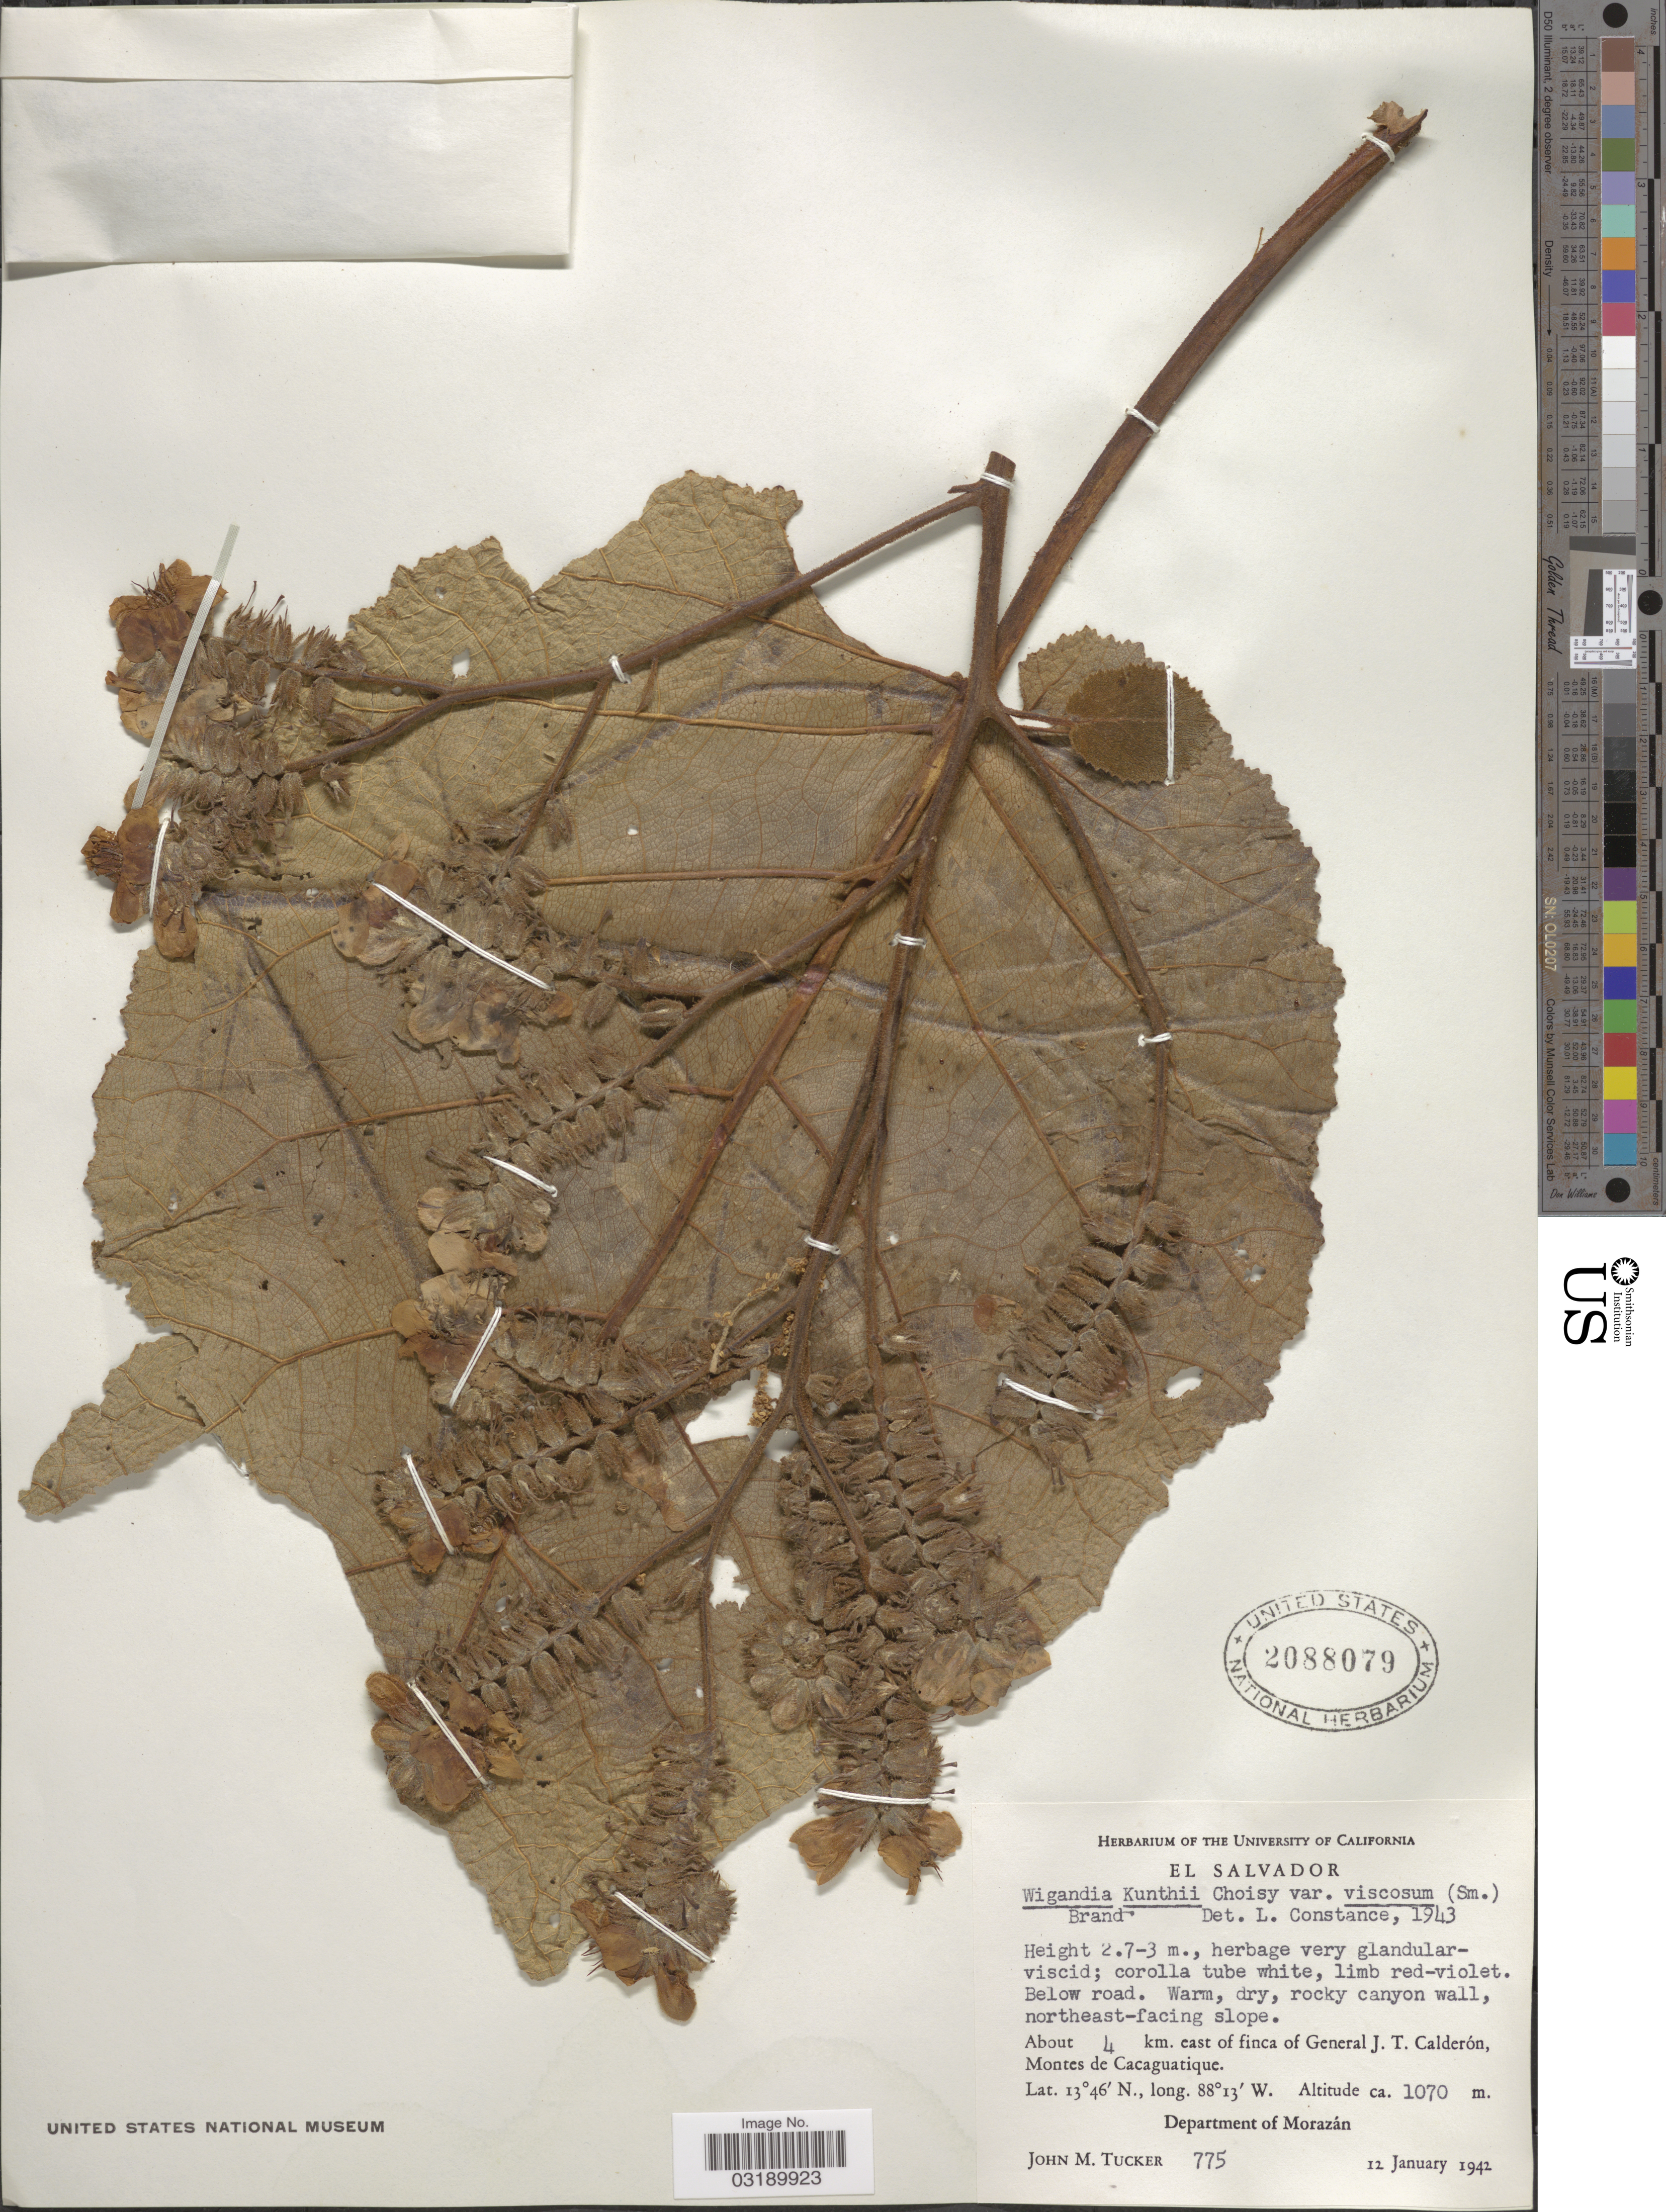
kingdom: Plantae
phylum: Tracheophyta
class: Magnoliopsida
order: Boraginales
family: Namaceae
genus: Wigandia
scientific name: Wigandia kunthii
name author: Choisy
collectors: J. M. Tucker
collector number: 775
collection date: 1942-01-12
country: El Salvador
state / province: Morazan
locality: Below road. Northeast- facing slope. About 4 km. east of finca of General J. T. Calderón, Montes de Cacaguatique. Department of Morazán.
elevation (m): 1070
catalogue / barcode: US 2088079